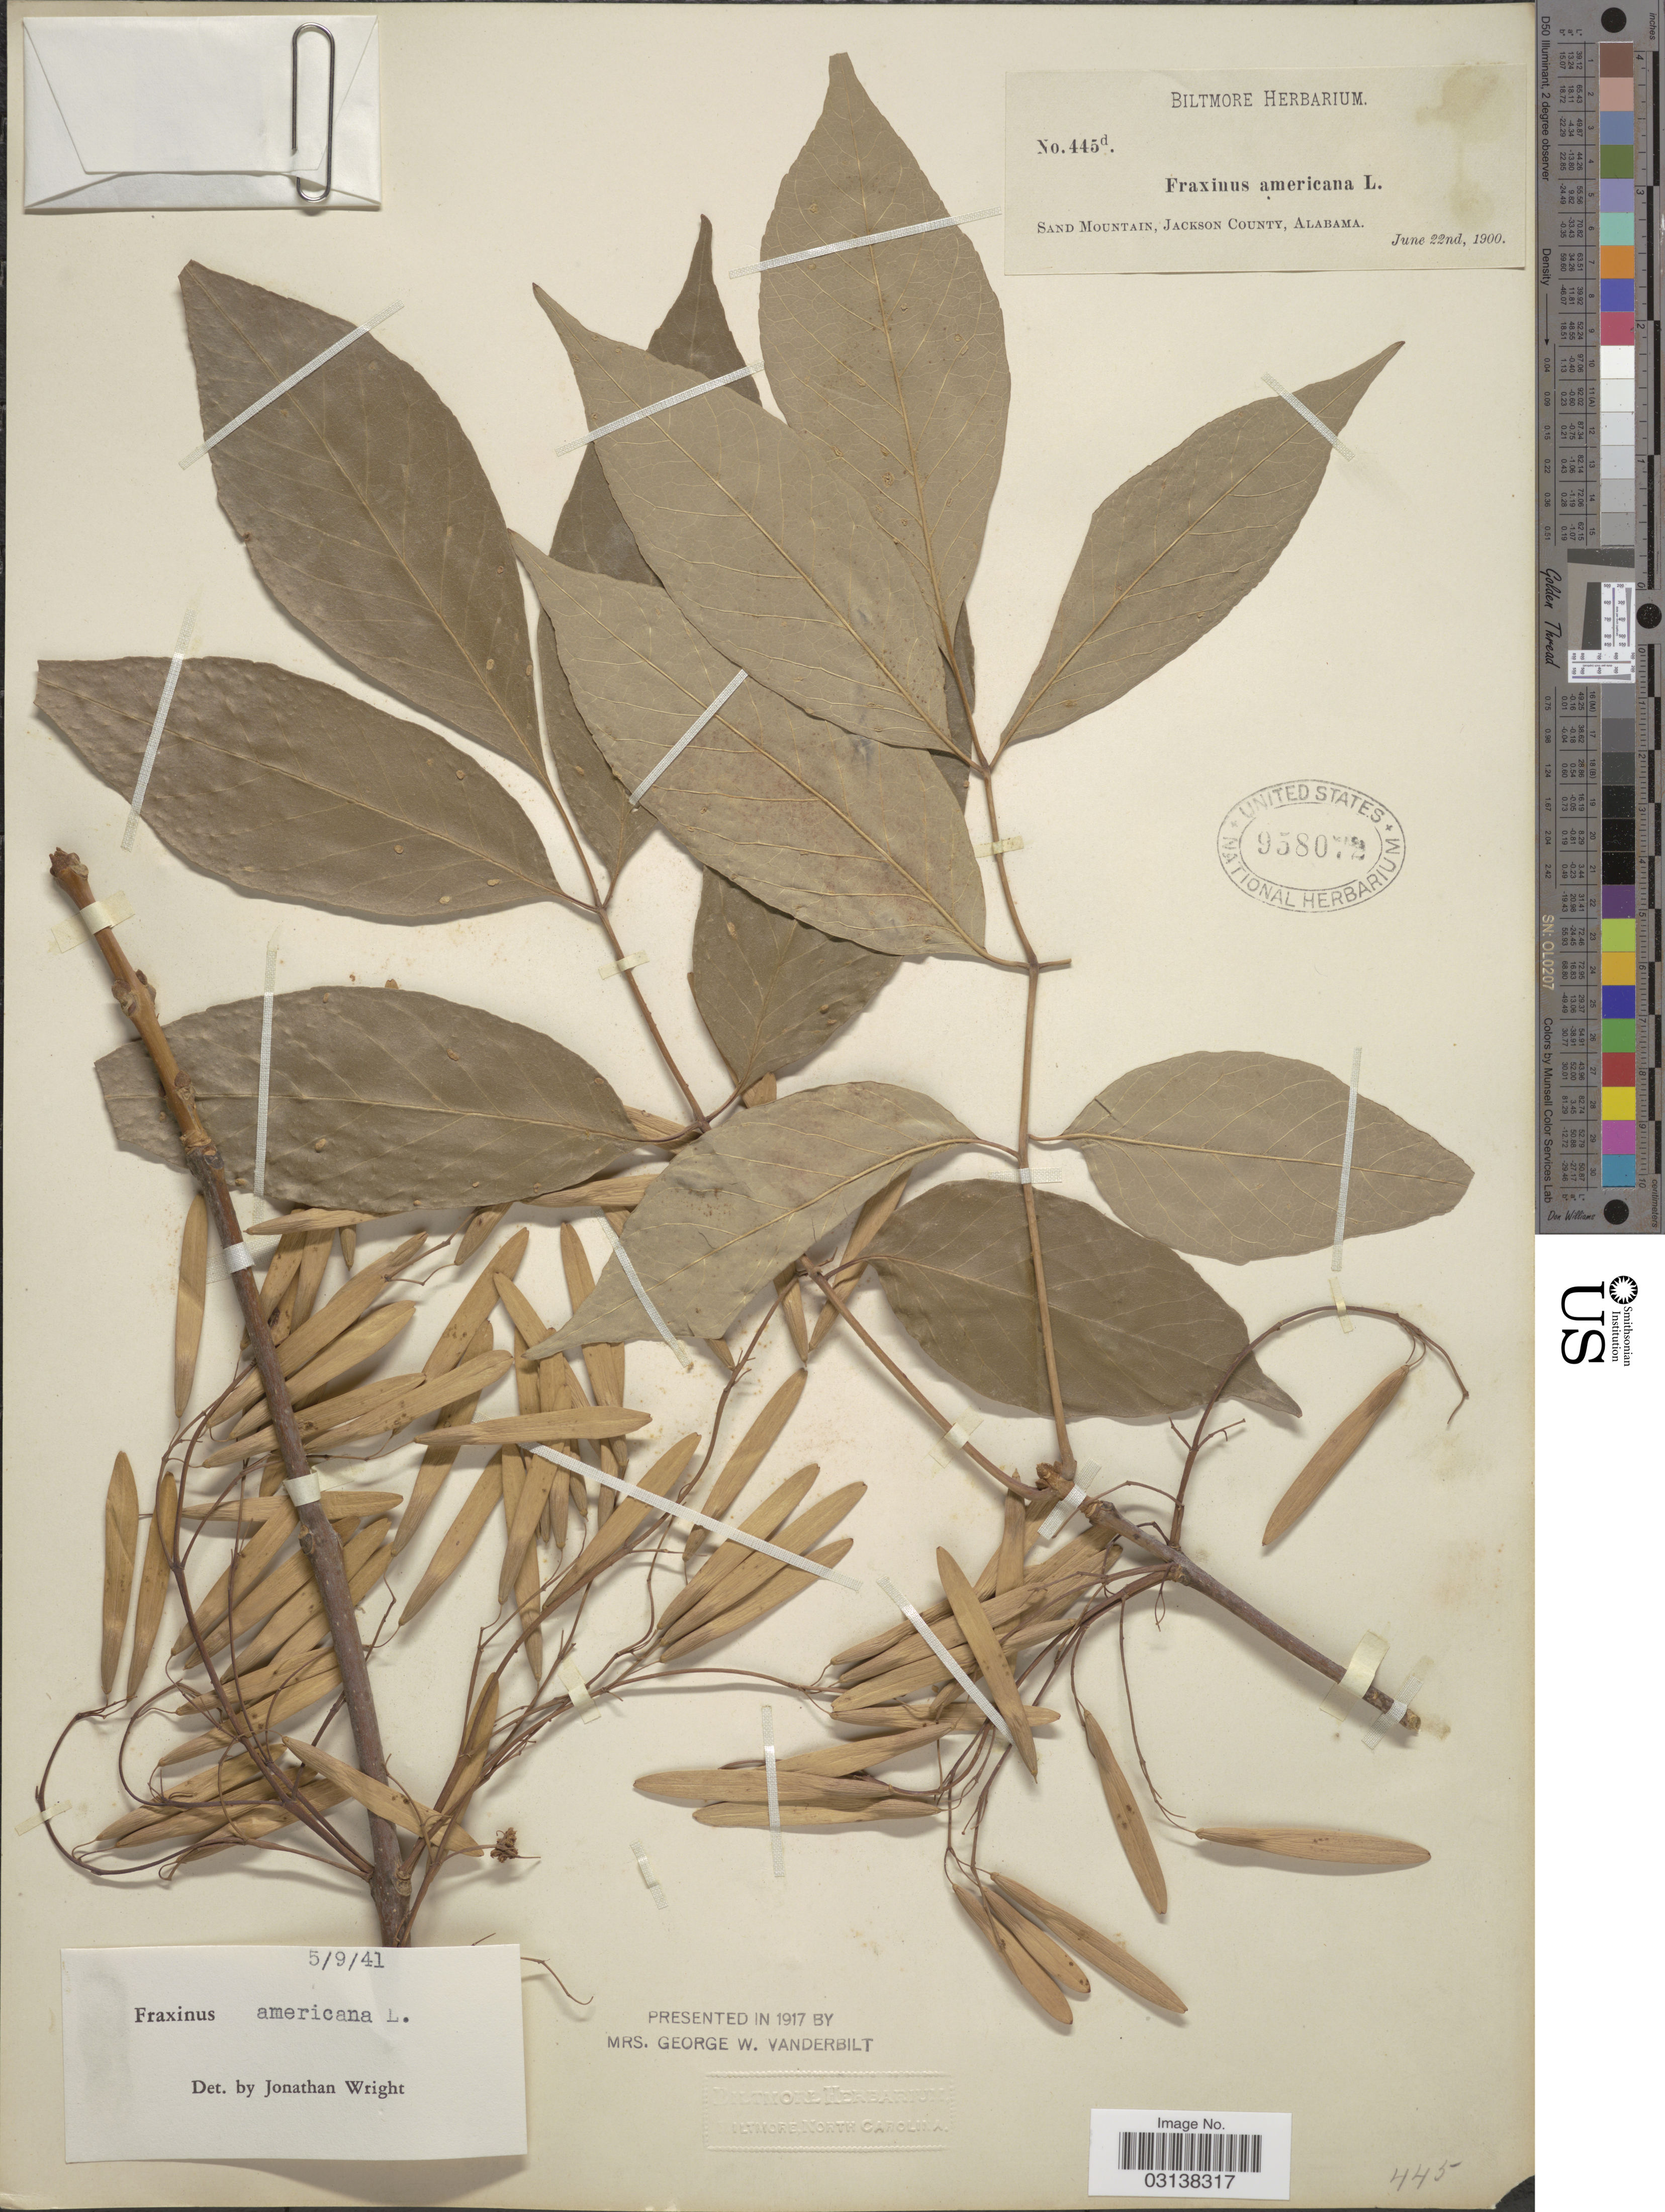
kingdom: Plantae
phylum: Tracheophyta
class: Magnoliopsida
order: Lamiales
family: Oleaceae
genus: Fraxinus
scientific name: Fraxinus americana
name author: L.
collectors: ex herb. Biltmore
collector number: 445d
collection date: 1900-06-22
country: United States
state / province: Alabama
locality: Sand Mountain, Jackson County.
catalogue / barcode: US 958072